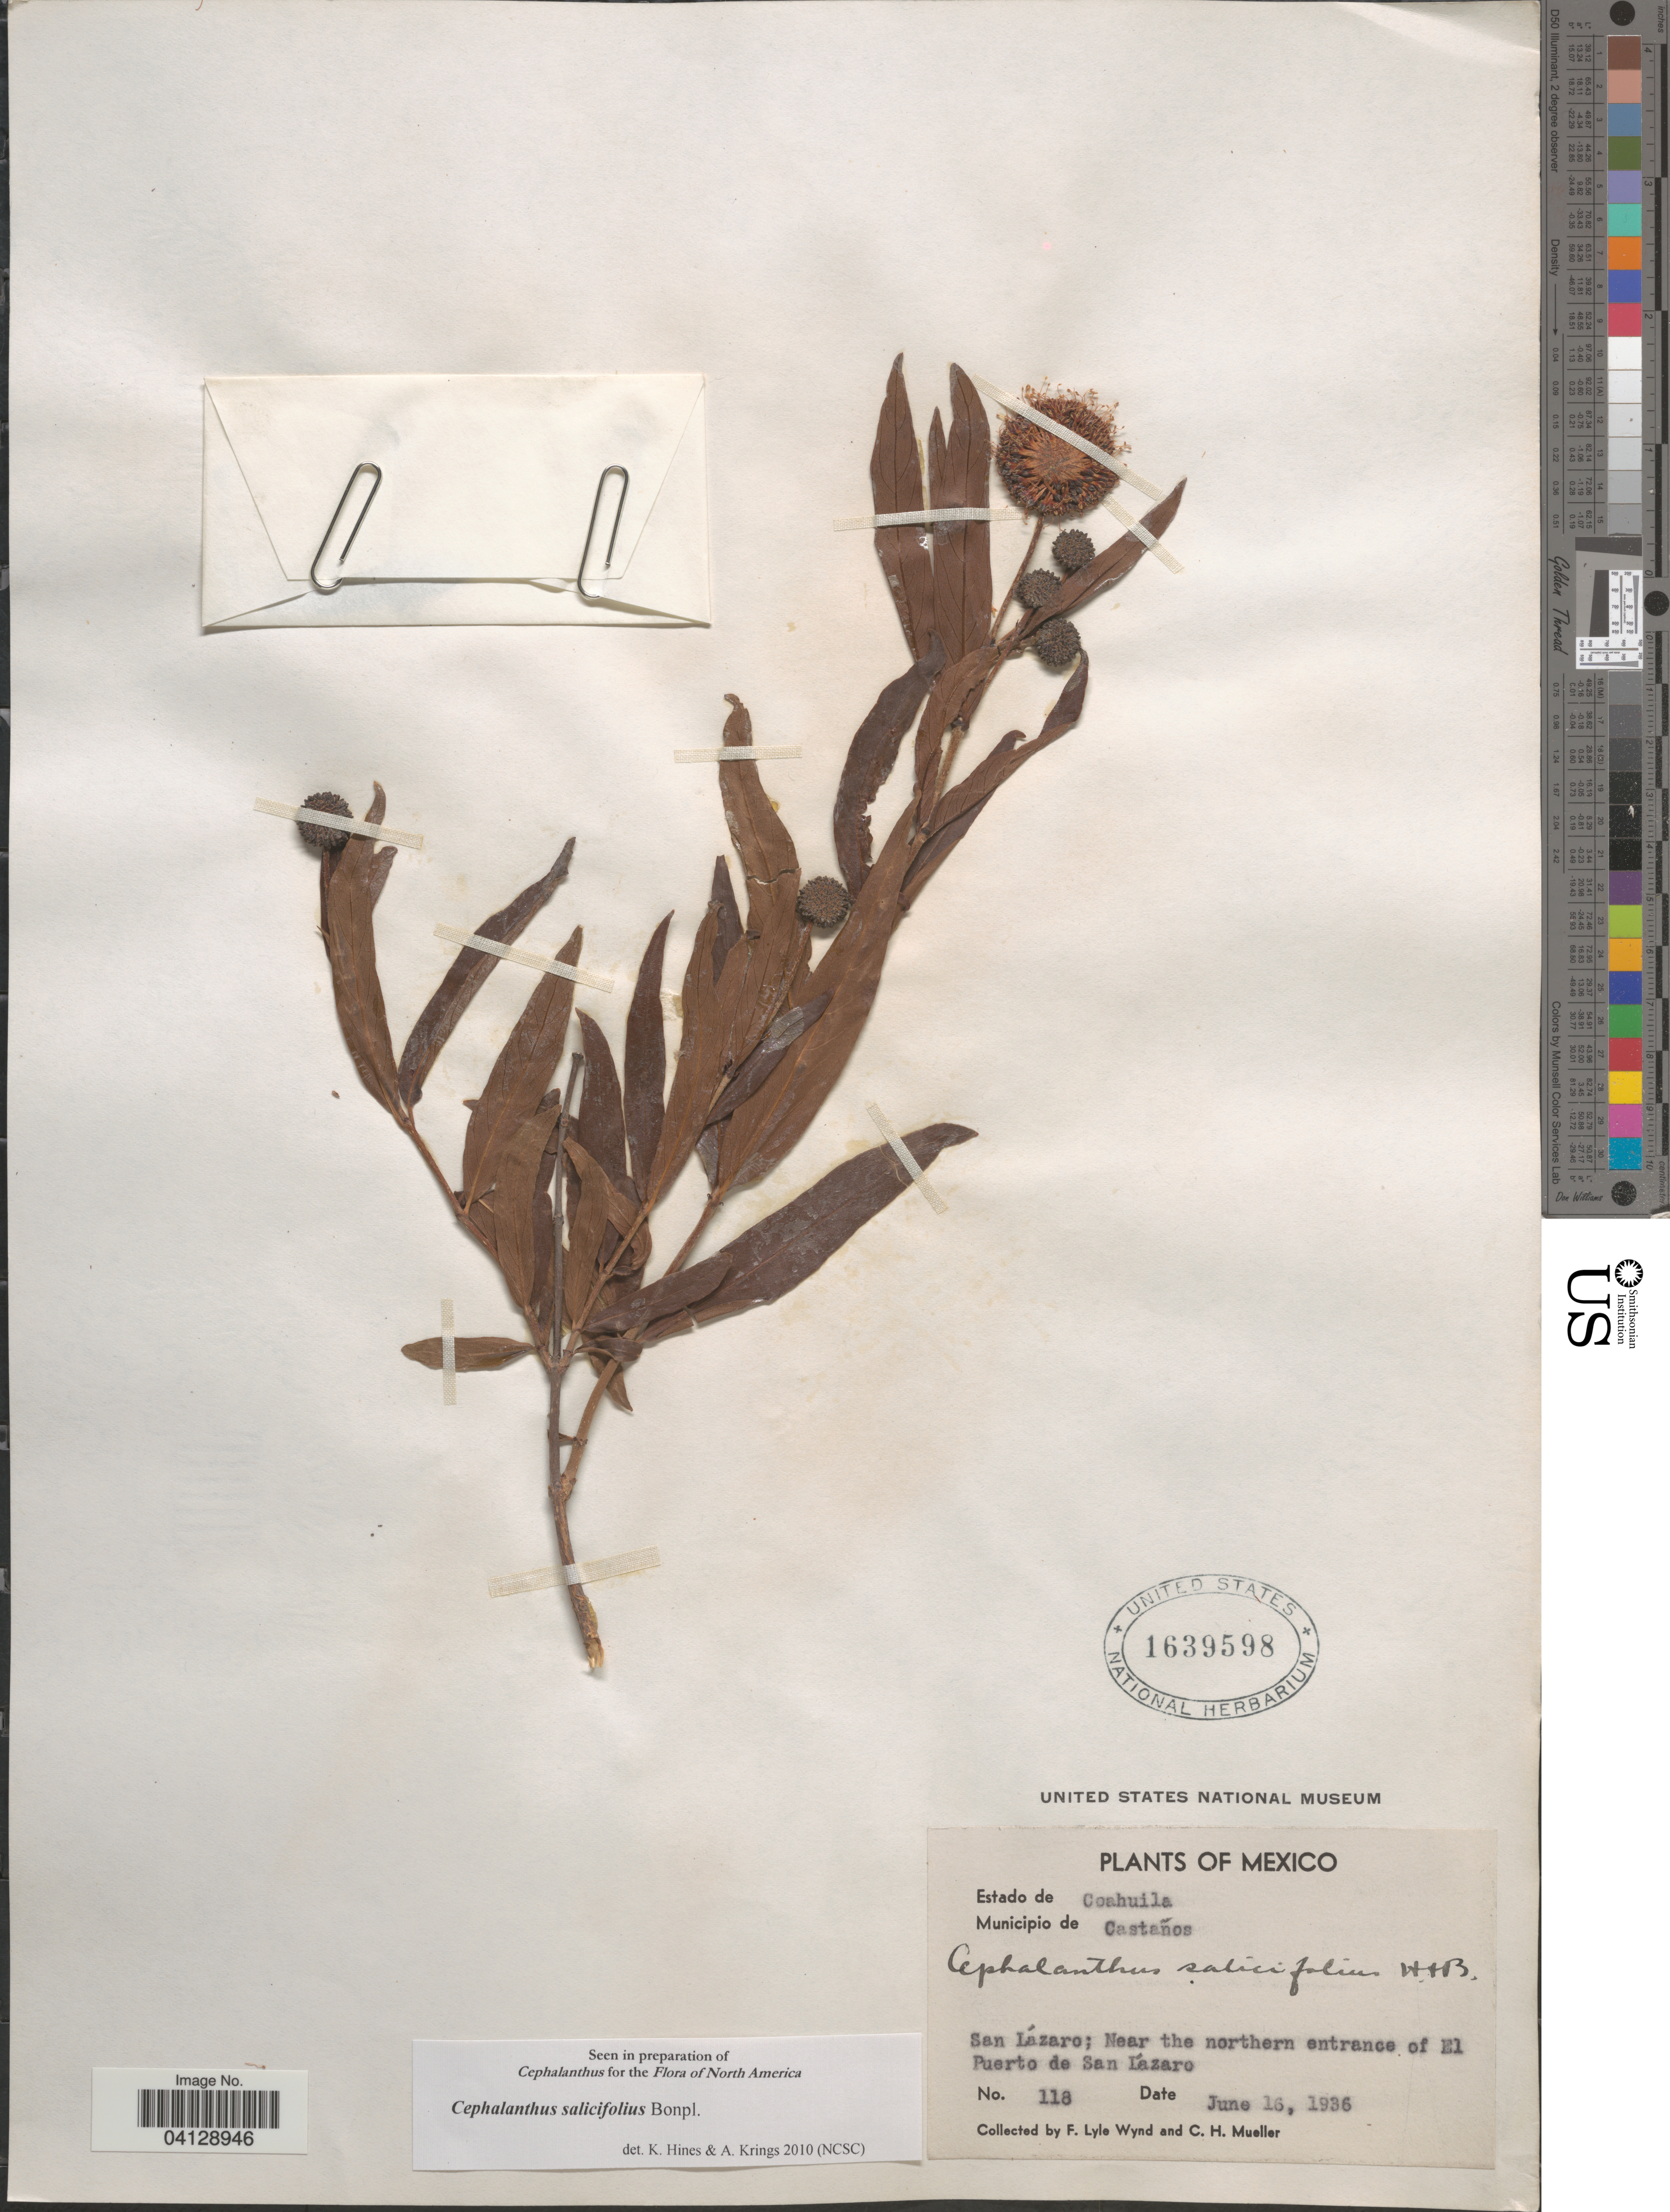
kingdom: Plantae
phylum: Tracheophyta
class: Magnoliopsida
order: Gentianales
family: Rubiaceae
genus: Cephalanthus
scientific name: Cephalanthus salicifolius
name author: Bonpl.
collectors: F. L. Wynd & C. H. Mueller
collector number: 118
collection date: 1936-06-15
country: Mexico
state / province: Coahuila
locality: Municipio de Castaños. San Lázaro; Near the northern entrance of El Puerto de San Lázaro.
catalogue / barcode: US 1639598